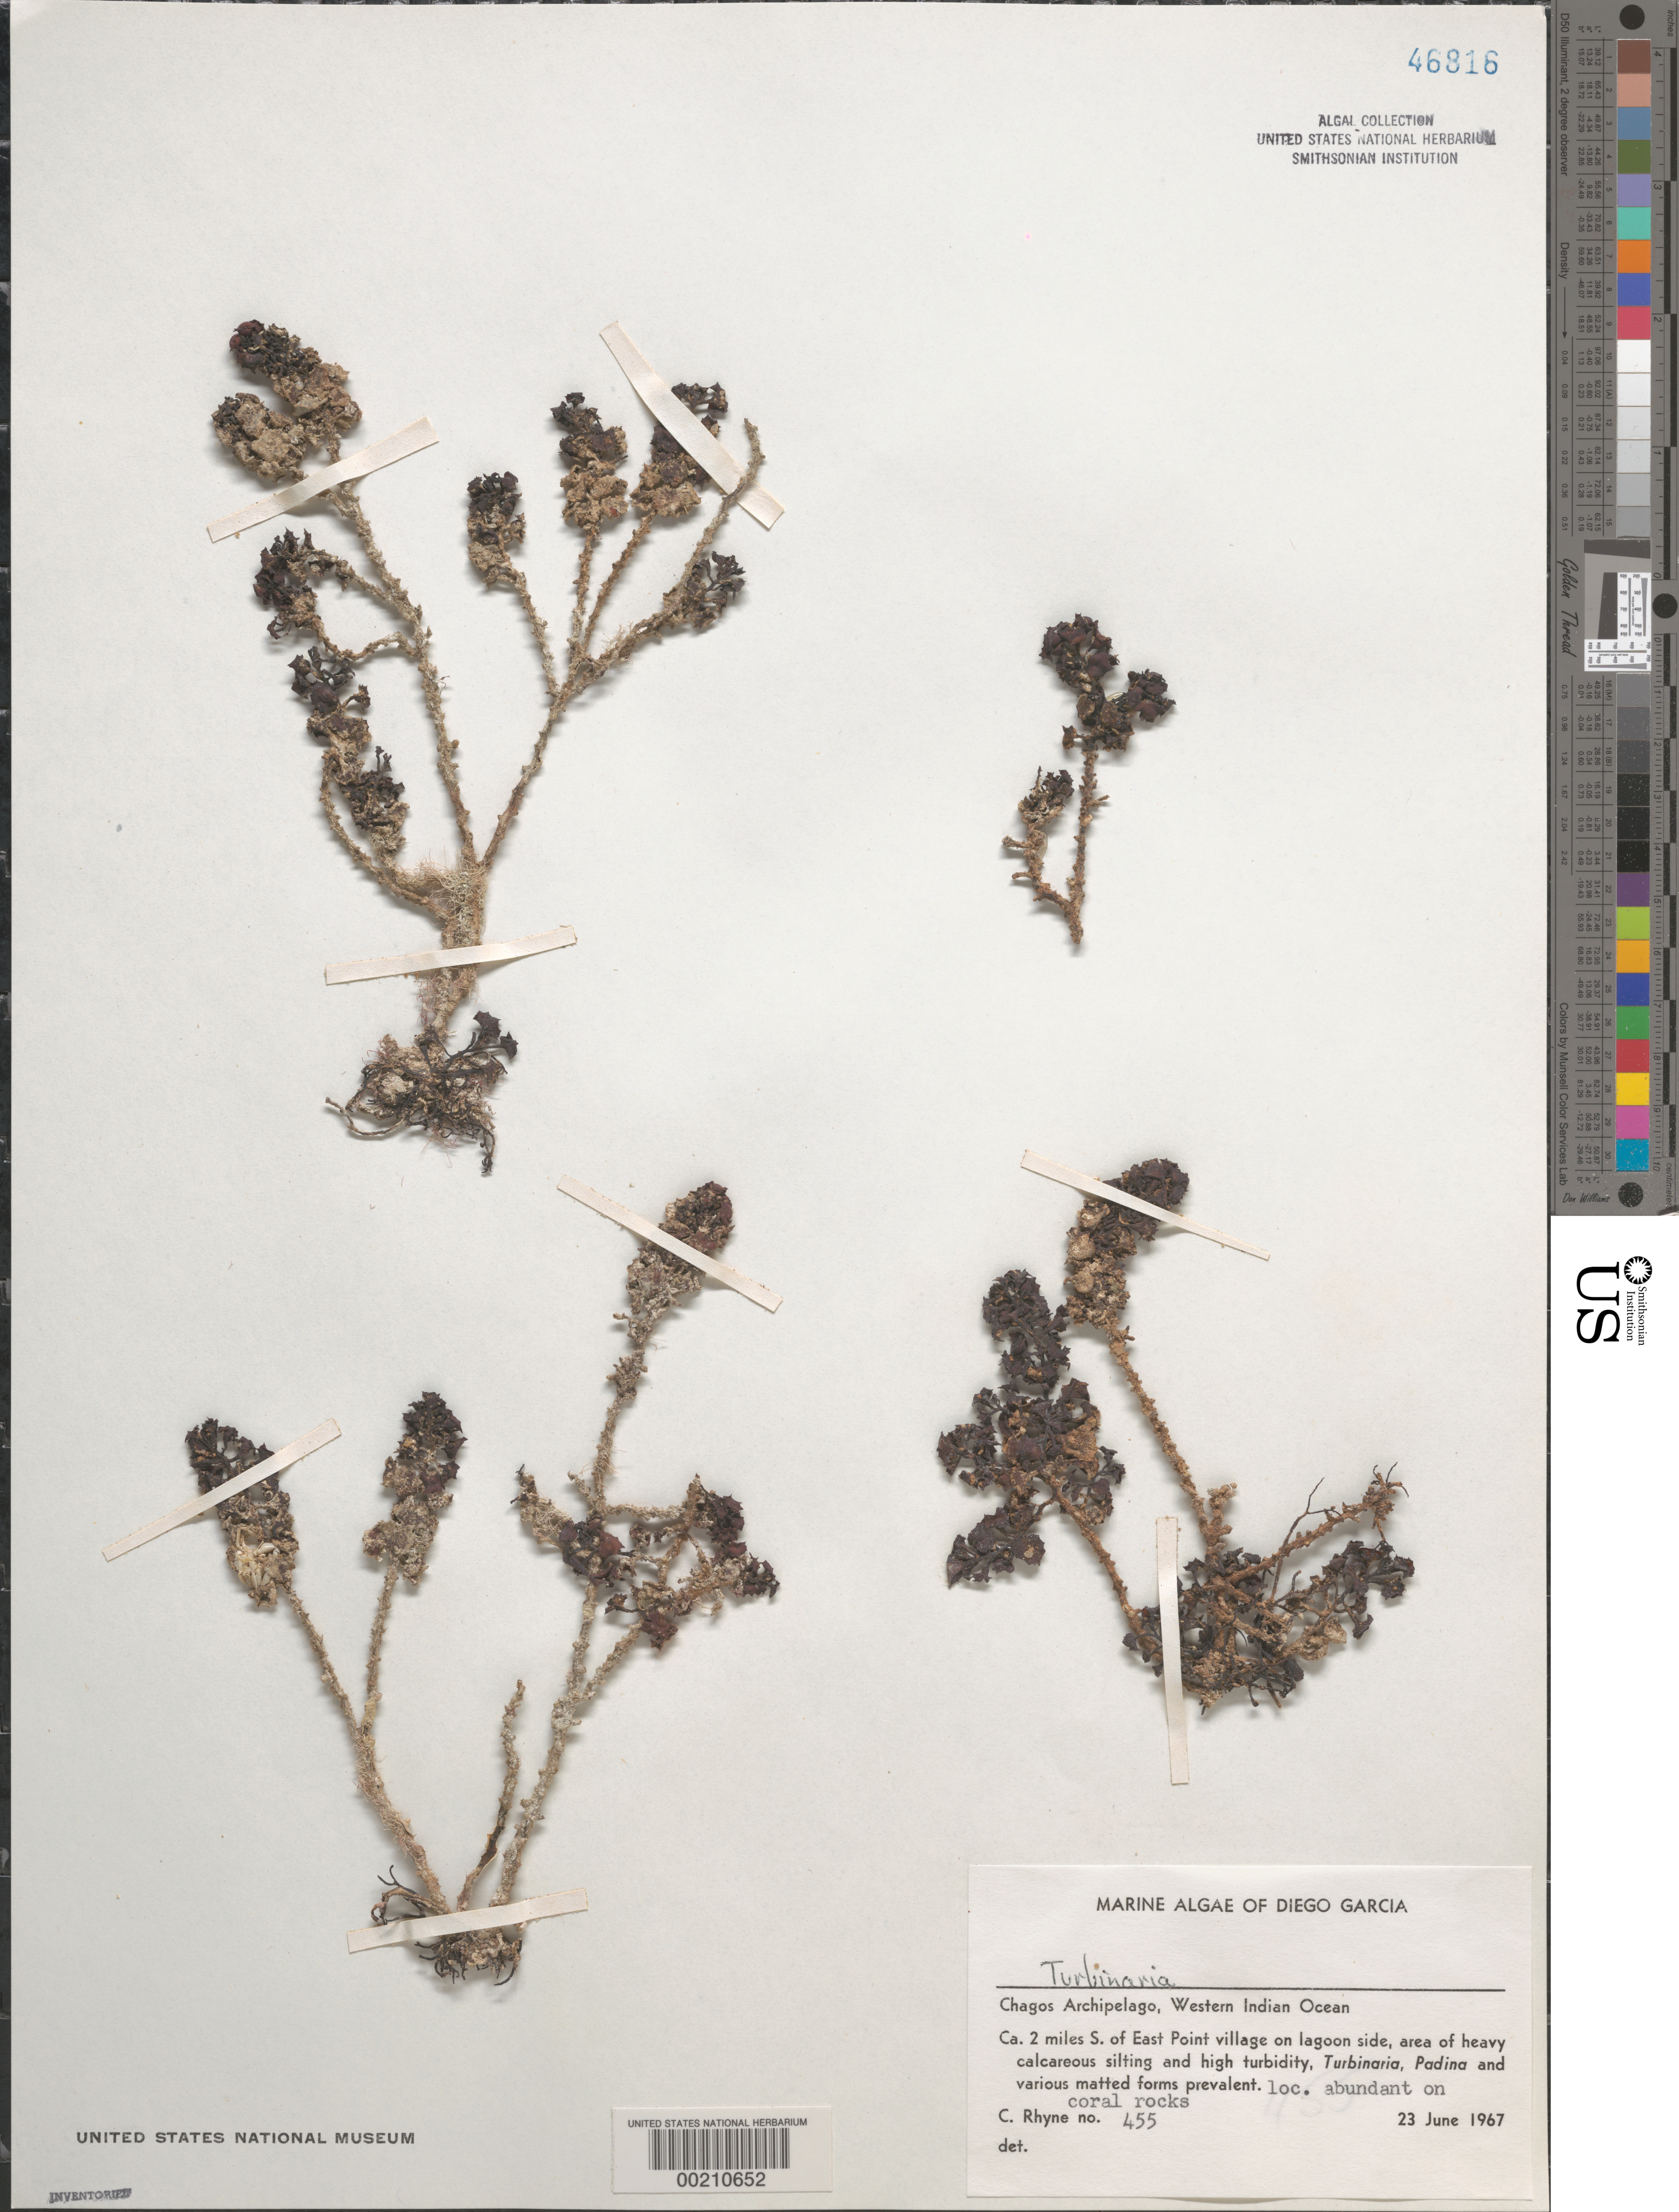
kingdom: Chromista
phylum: Ochrophyta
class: Phaeophyceae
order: Fucales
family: Sargassaceae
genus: Turbinaria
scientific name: Turbinaria sp.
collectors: C. Rhyne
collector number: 455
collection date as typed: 23 Jun 1967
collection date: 1967-06-23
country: British Indian Ocean Territory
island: Diego Garcia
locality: Ca. 2 miles south of East Point Village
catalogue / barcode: US 46816